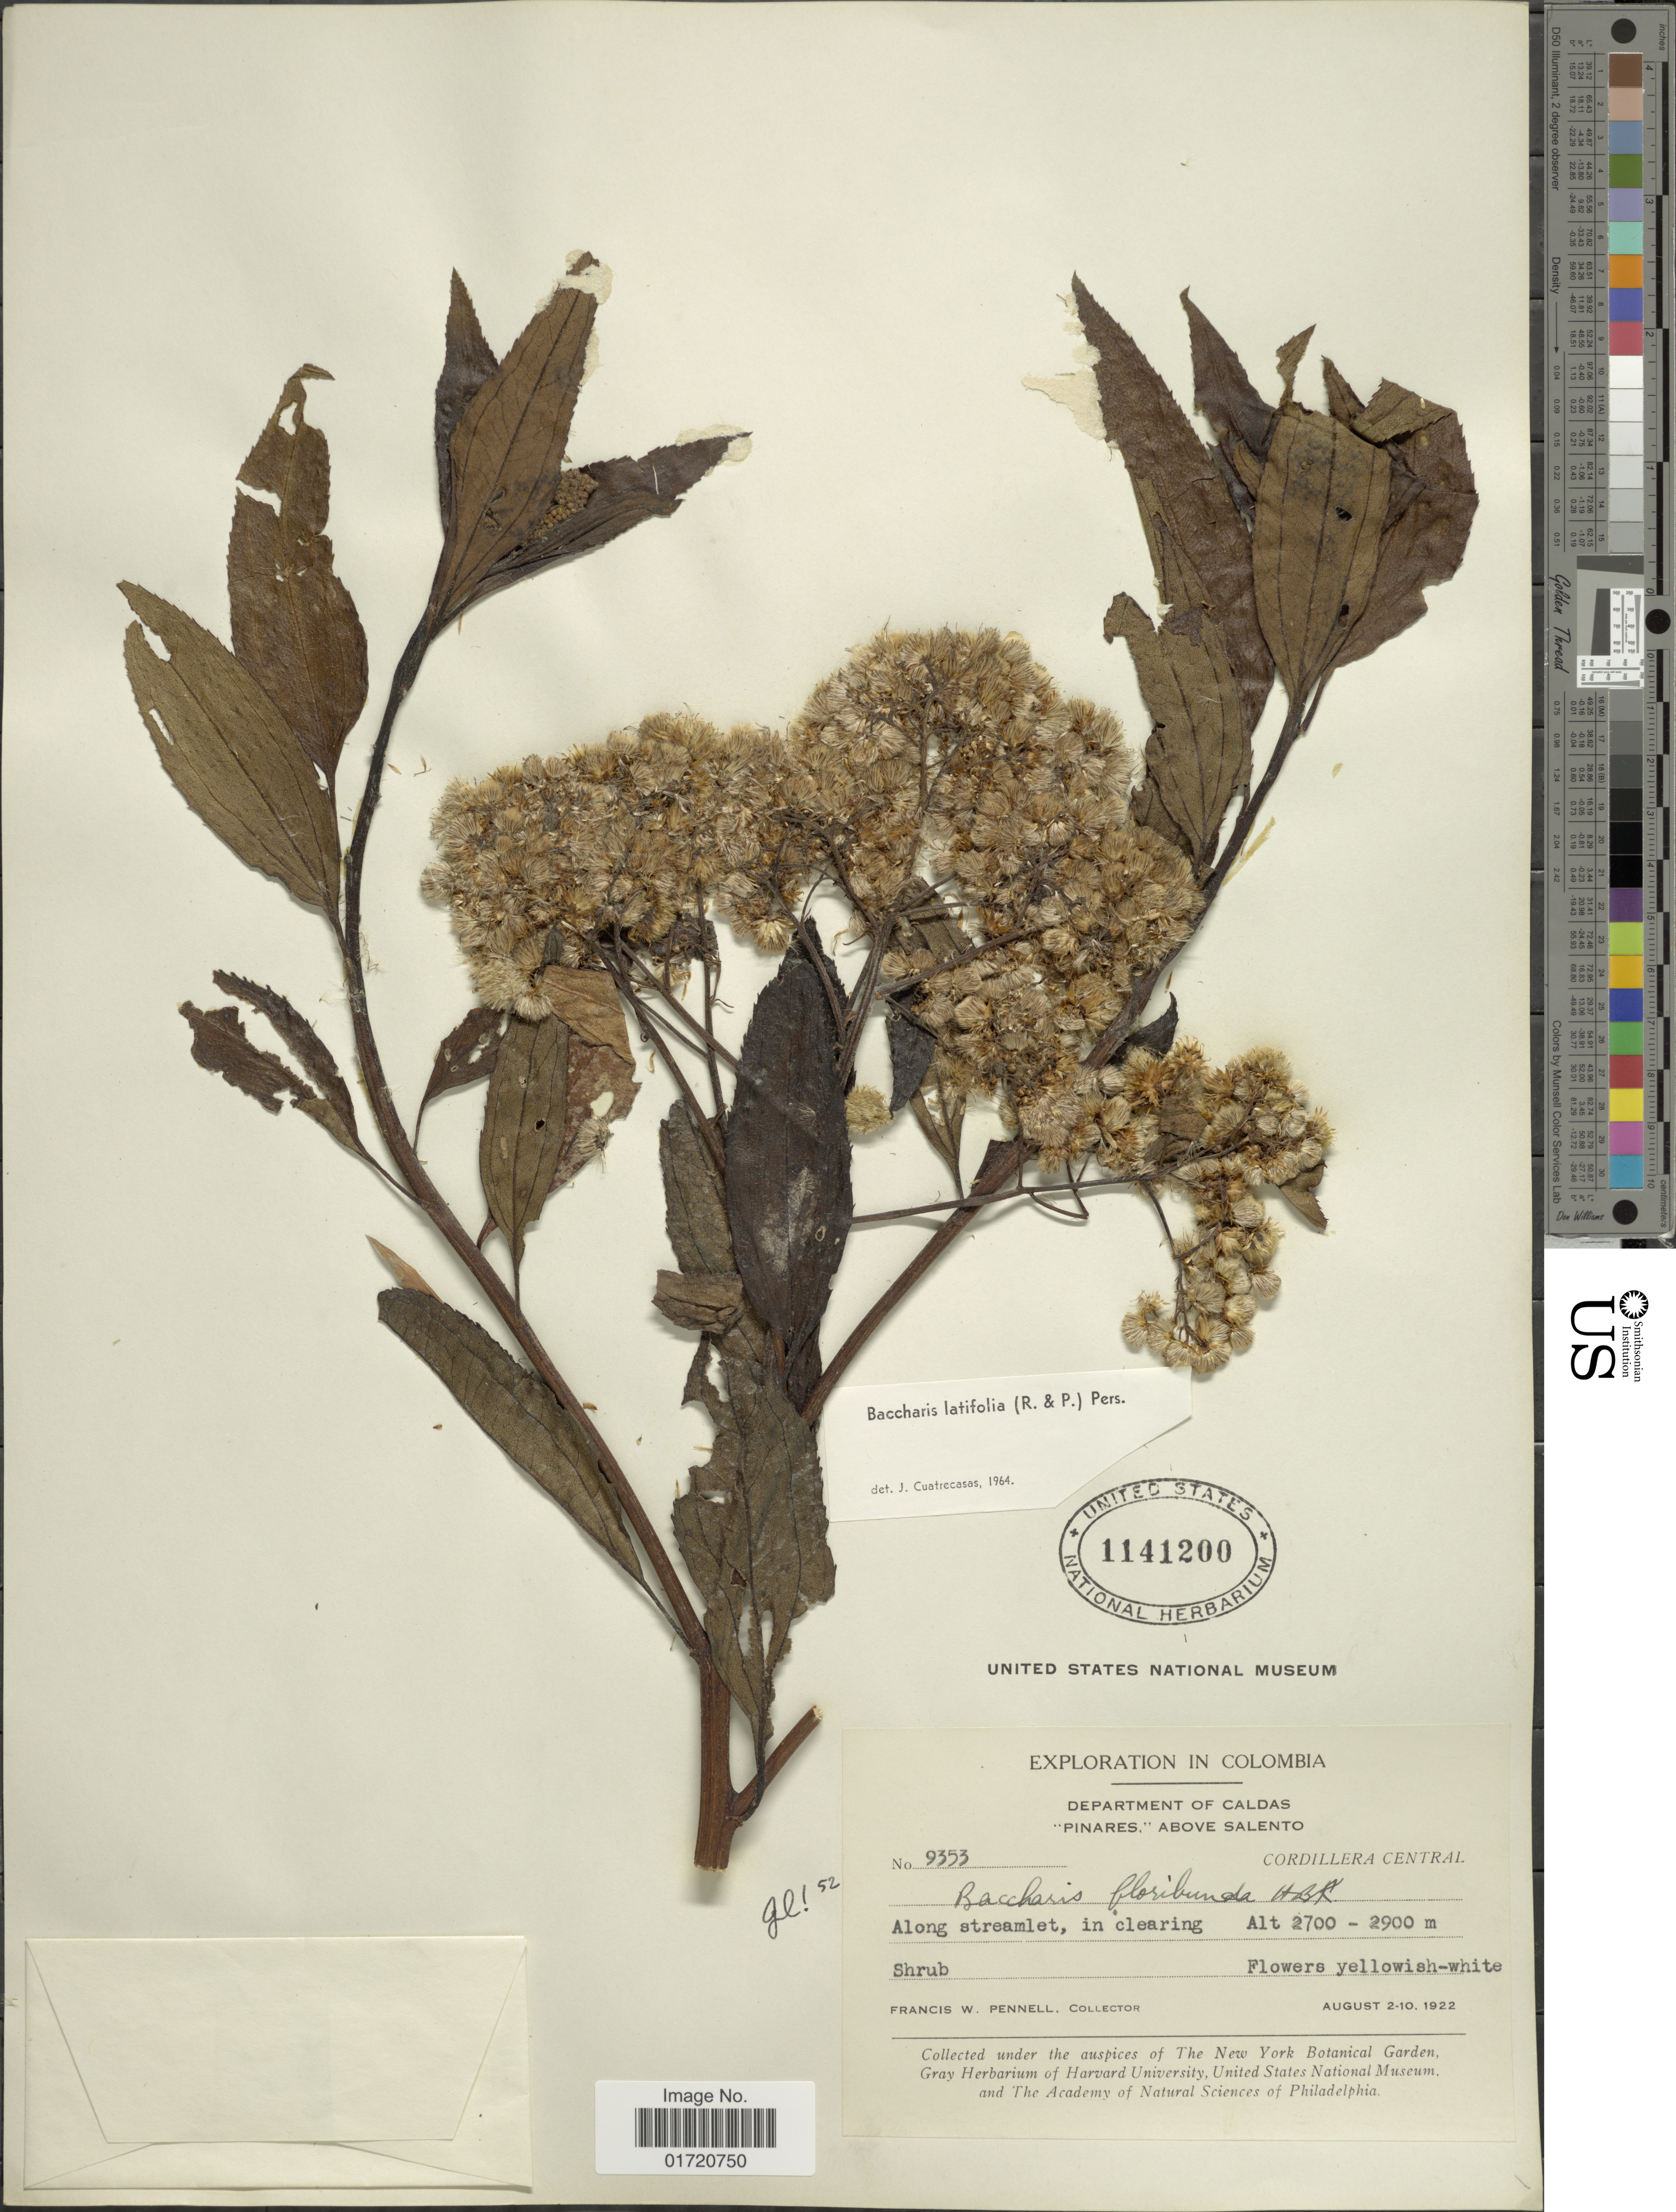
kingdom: Plantae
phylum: Tracheophyta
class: Magnoliopsida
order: Asterales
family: Asteraceae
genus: Baccharis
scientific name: Baccharis latifolia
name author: (Ruiz & Pav.) Pers.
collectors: F. W. Pennell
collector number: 9353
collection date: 1922-08-02/1922-08-10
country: Colombia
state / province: Caldas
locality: Pinares above Salento, Cordillera Central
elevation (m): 2700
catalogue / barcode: US 1141200